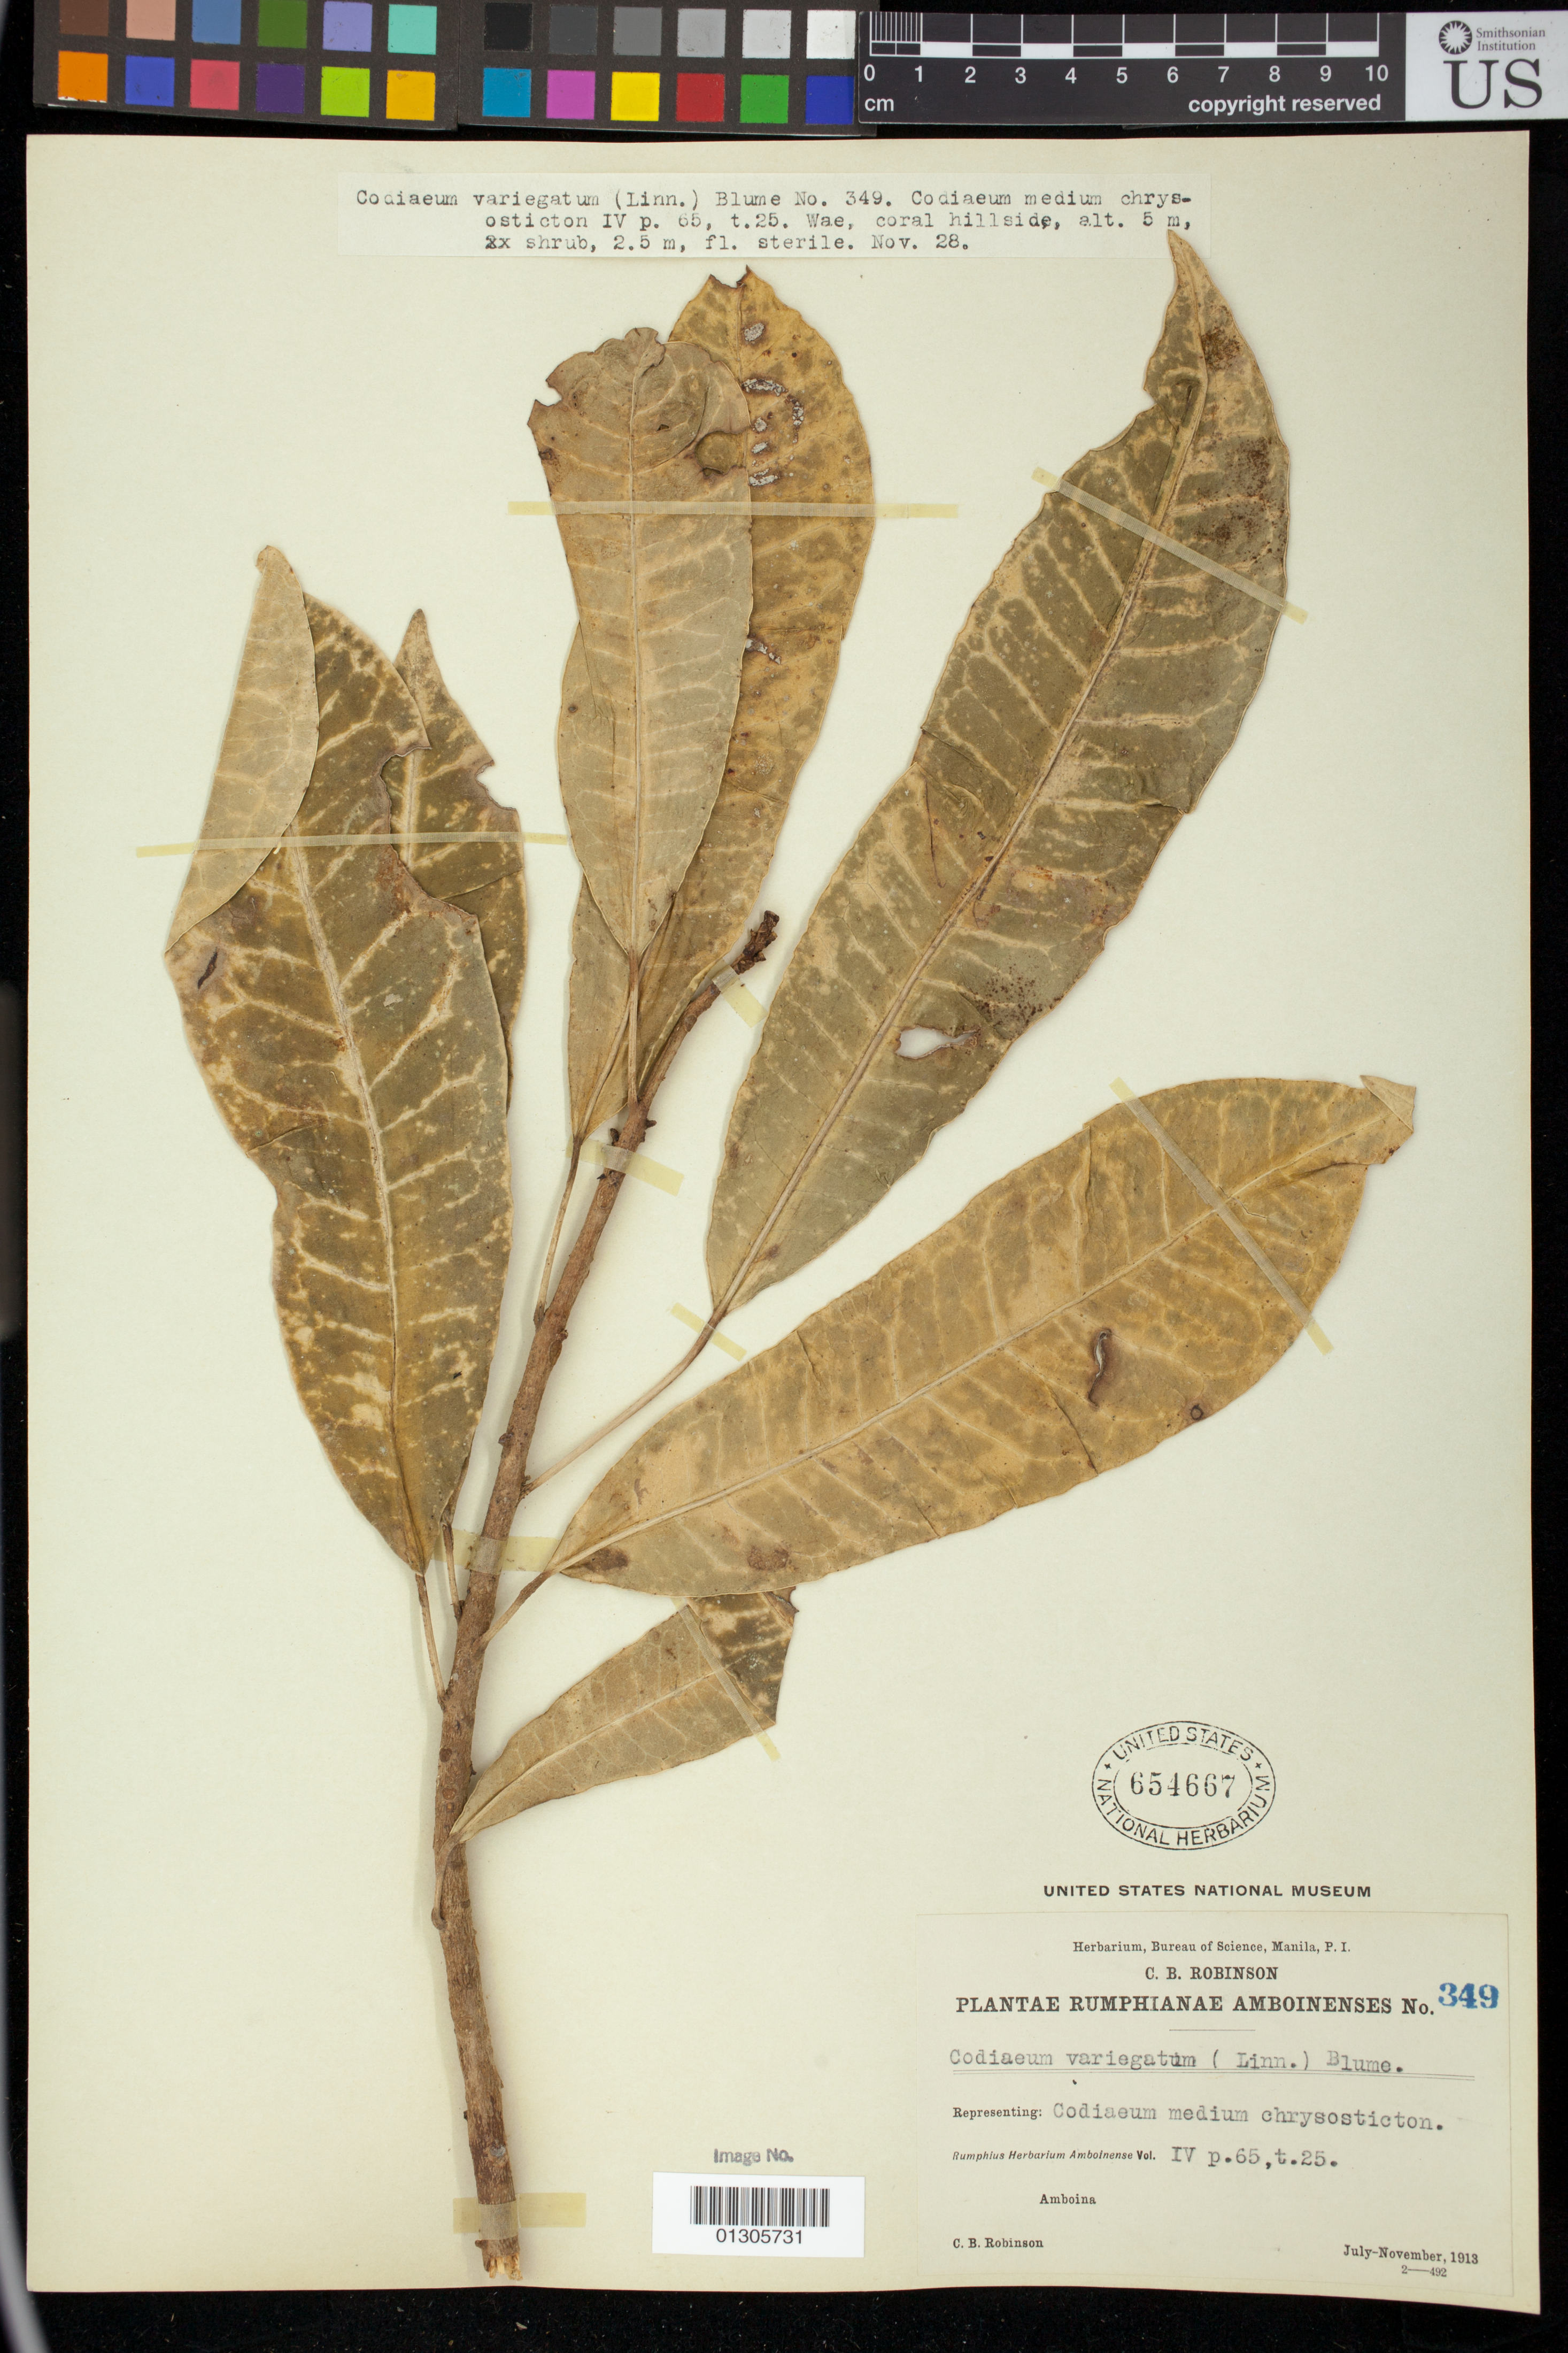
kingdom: Plantae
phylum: Tracheophyta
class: Magnoliopsida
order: Malpighiales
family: Euphorbiaceae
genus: Codiaeum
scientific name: Codiaeum variegatum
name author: (L.) Rumph. ex A. Juss.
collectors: C. Robinson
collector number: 349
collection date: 1913-11-28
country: Indonesia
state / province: Maluku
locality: Wae [Waai], coral hillside, Amboina [Pulau Ambon]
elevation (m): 5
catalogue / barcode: US 654667